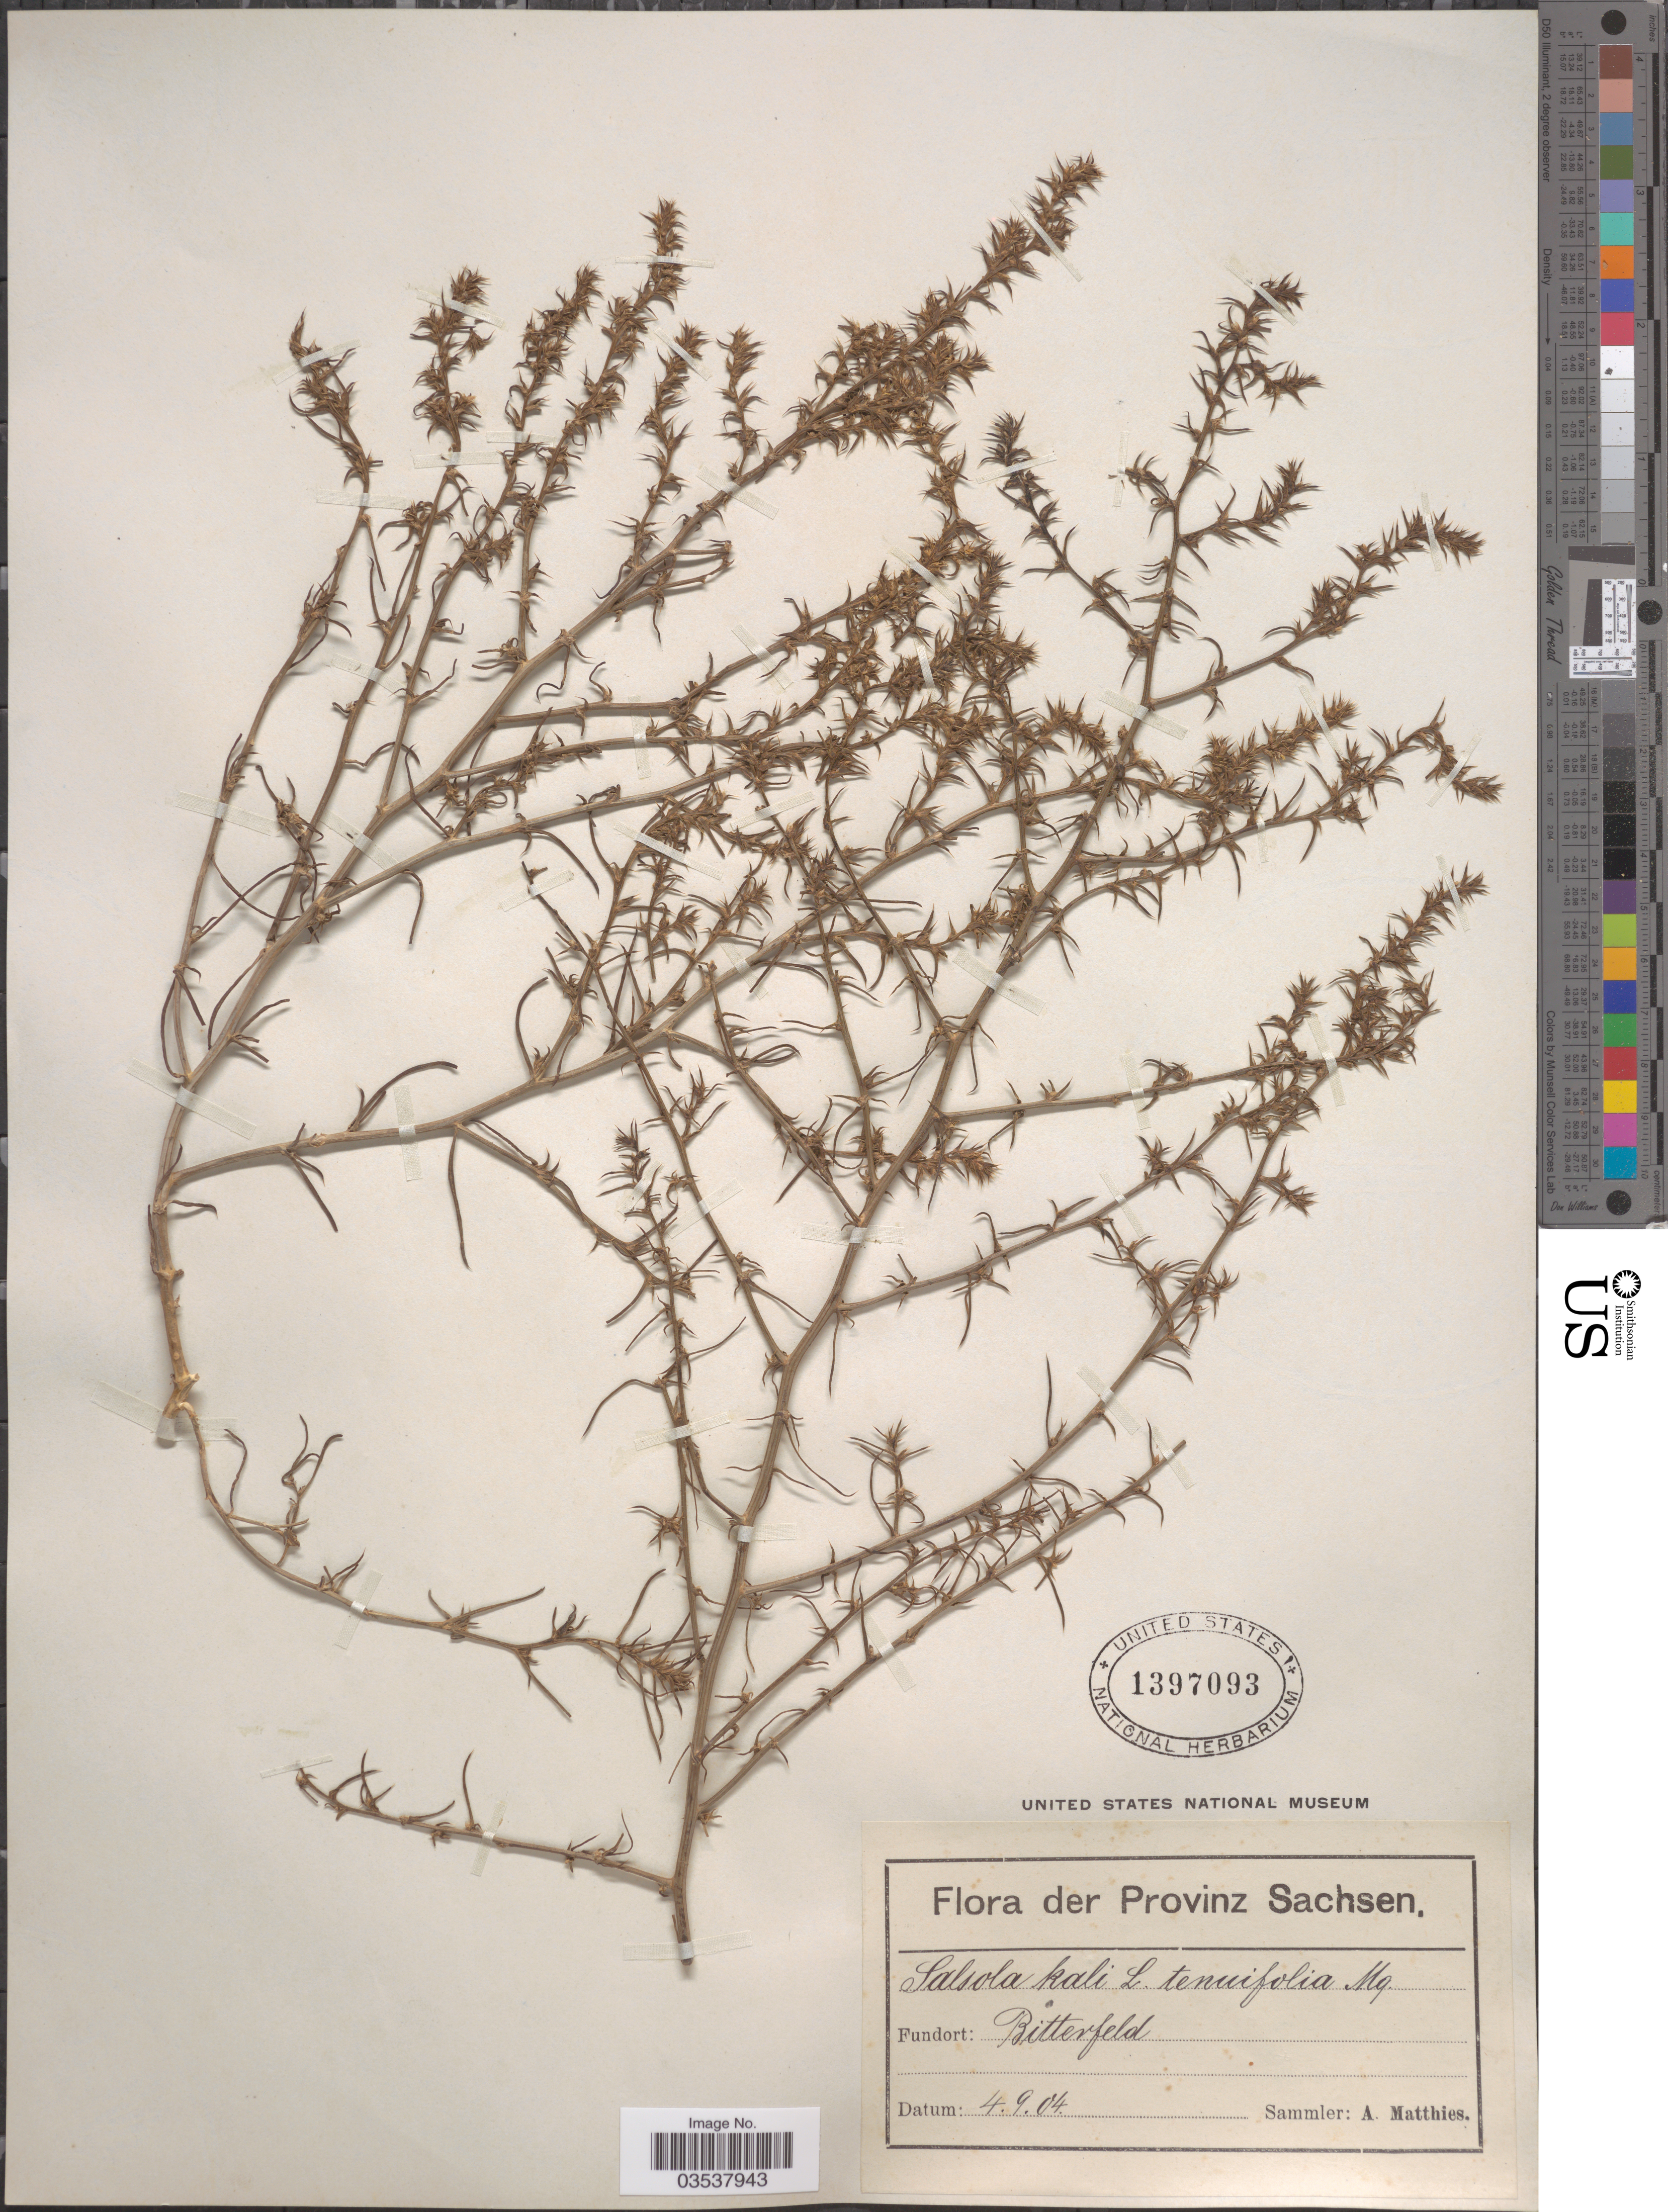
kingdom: Plantae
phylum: Tracheophyta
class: Magnoliopsida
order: Caryophyllales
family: Amaranthaceae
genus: Salsola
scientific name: Salsola kali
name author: L.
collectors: A. Matthies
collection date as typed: Transcribed d/m/y: 4/9/4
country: Germany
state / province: Sachsen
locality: Bitterfeld.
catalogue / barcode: US 1397093